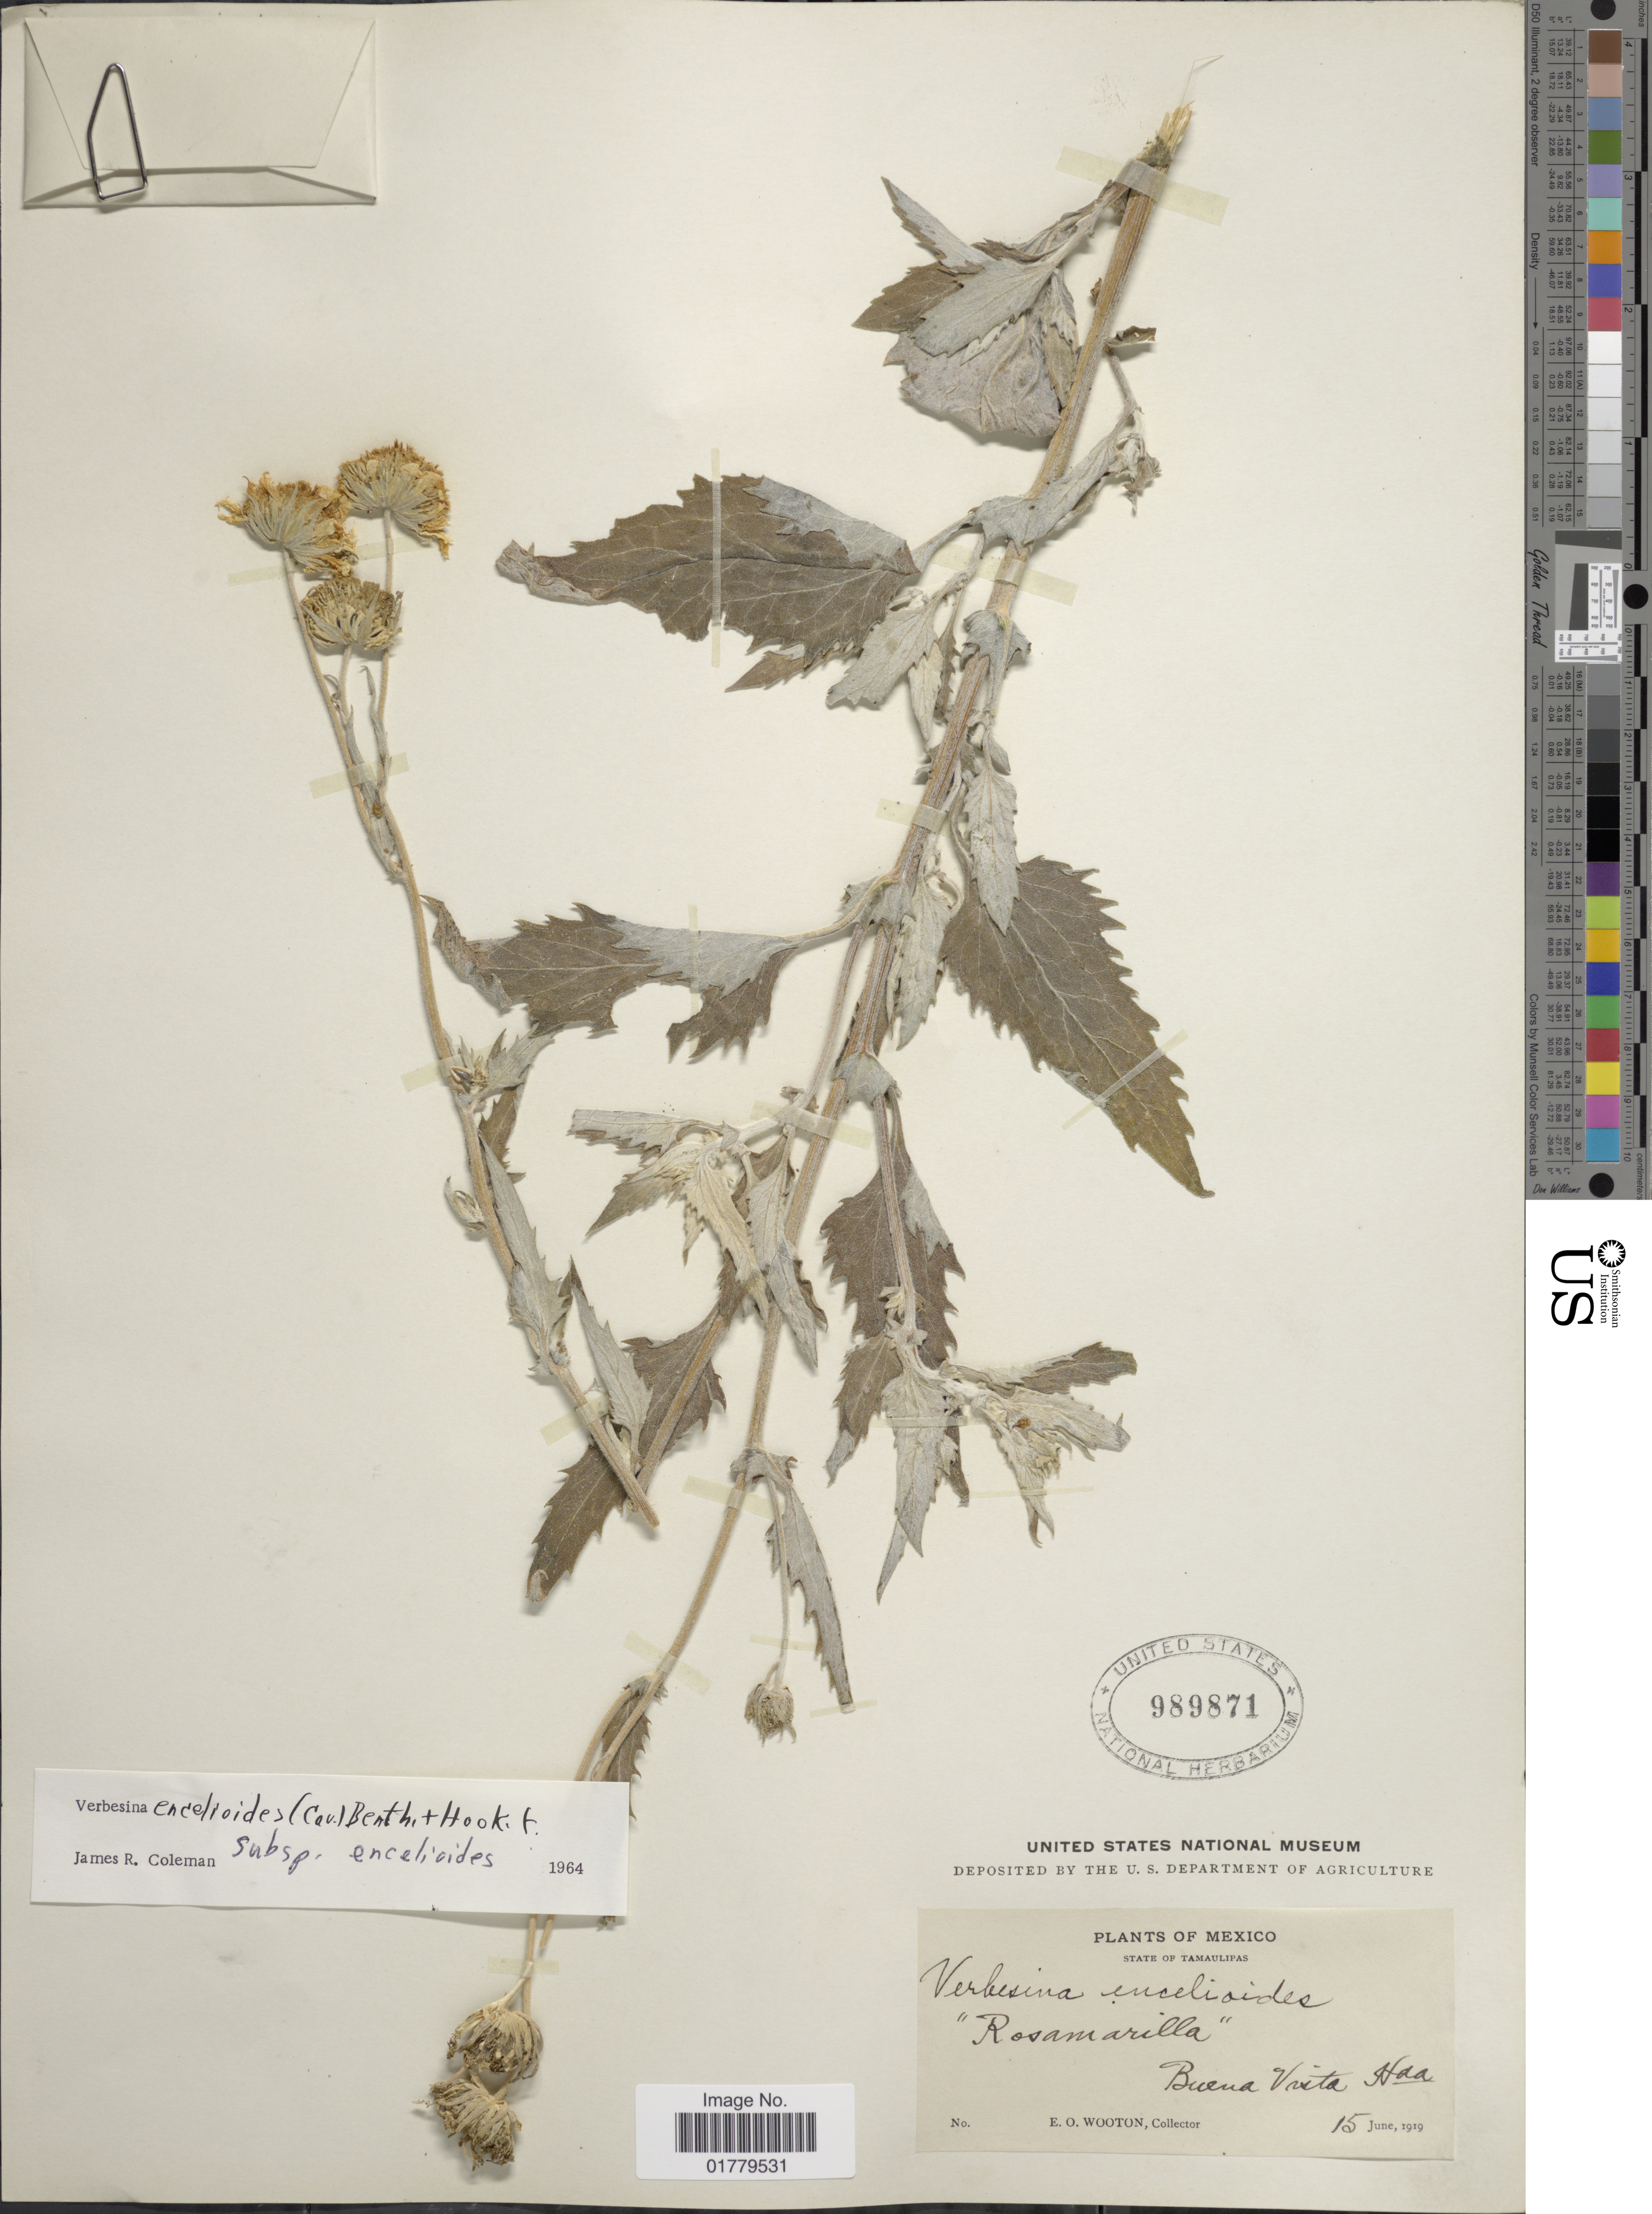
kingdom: Plantae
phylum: Tracheophyta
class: Magnoliopsida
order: Asterales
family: Asteraceae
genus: Verbesina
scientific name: Verbesina encelioides subsp. encelioides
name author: (Cav.) Benth. & Hook.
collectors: E. O. Wooton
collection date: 1919-06-15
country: Mexico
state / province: Tamaulipas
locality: State of Tamaulipas. Buena Vista, Haa.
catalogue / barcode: US 989871